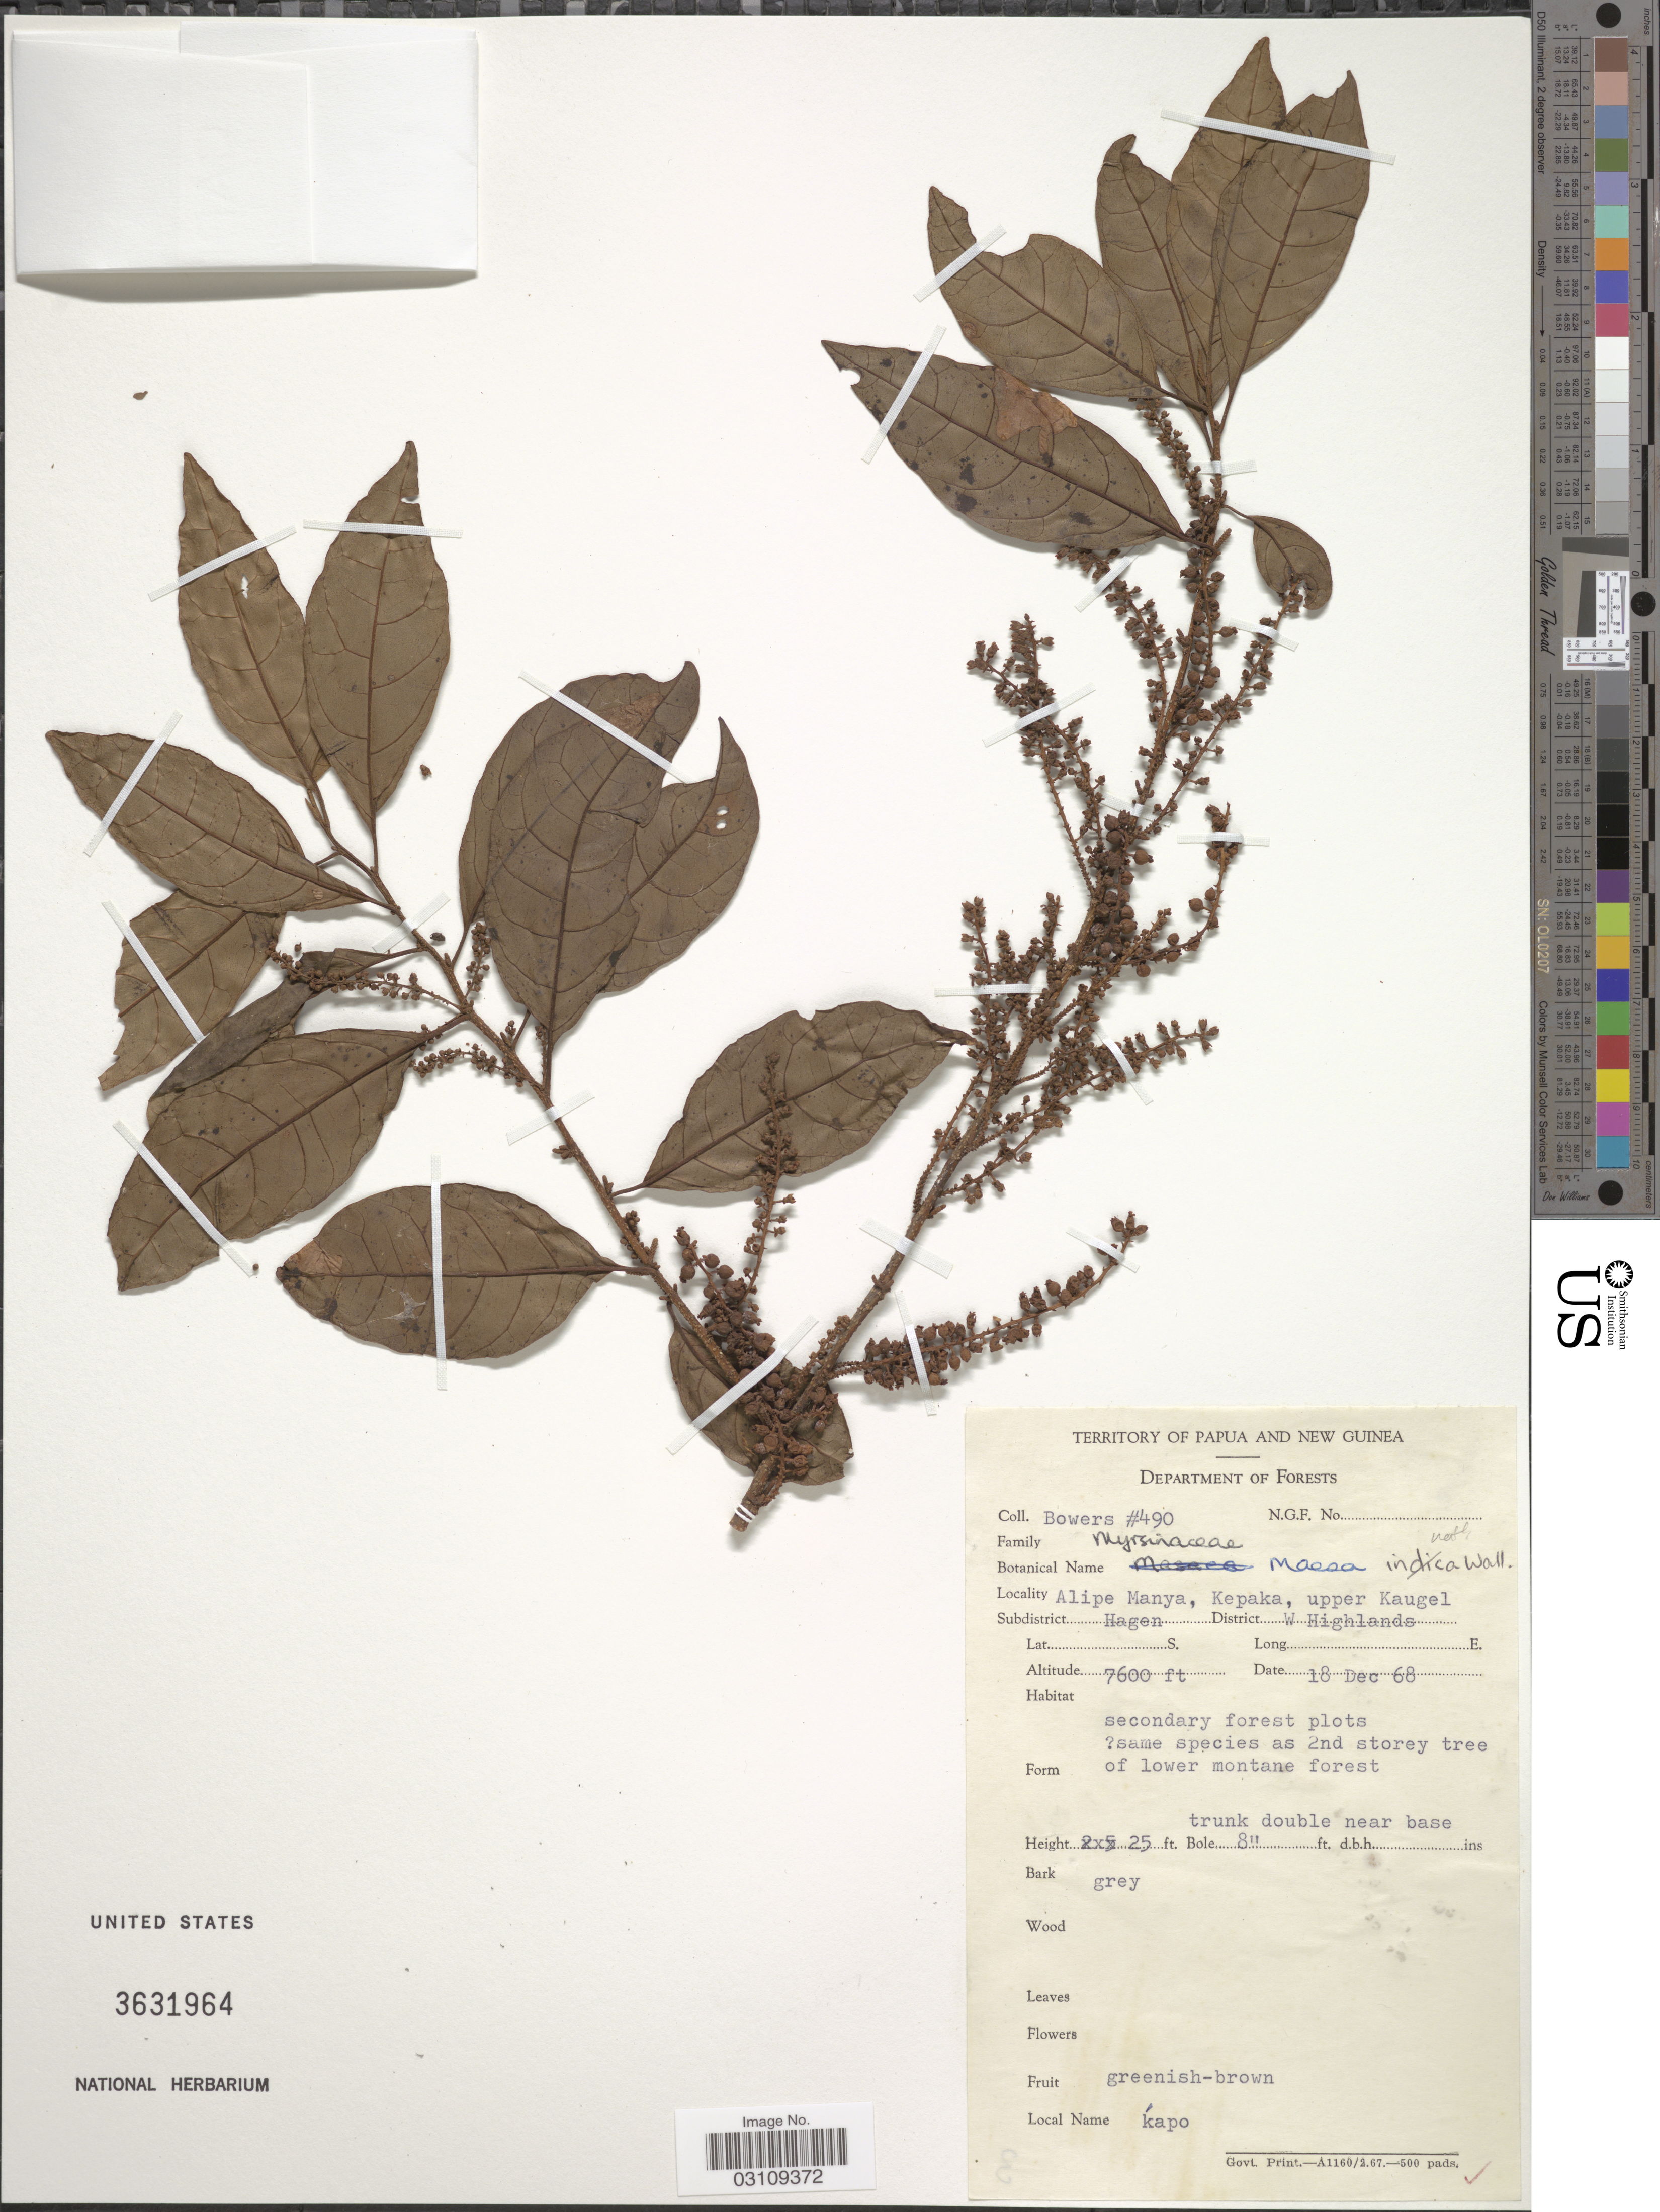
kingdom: Plantae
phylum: Tracheophyta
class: Magnoliopsida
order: Ericales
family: Primulaceae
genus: Maesa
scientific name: Maesa sp.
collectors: -. Bowers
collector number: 490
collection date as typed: Transcribed d/m/y: 18/12/68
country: Papua New Guinea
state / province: Western Highlands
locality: Territory of Papua and New Guinea. Alipe Manya, Kepaka, upper Kaugel. Subdistrict Hagen. District W Highlands.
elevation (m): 2316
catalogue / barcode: US 3631964